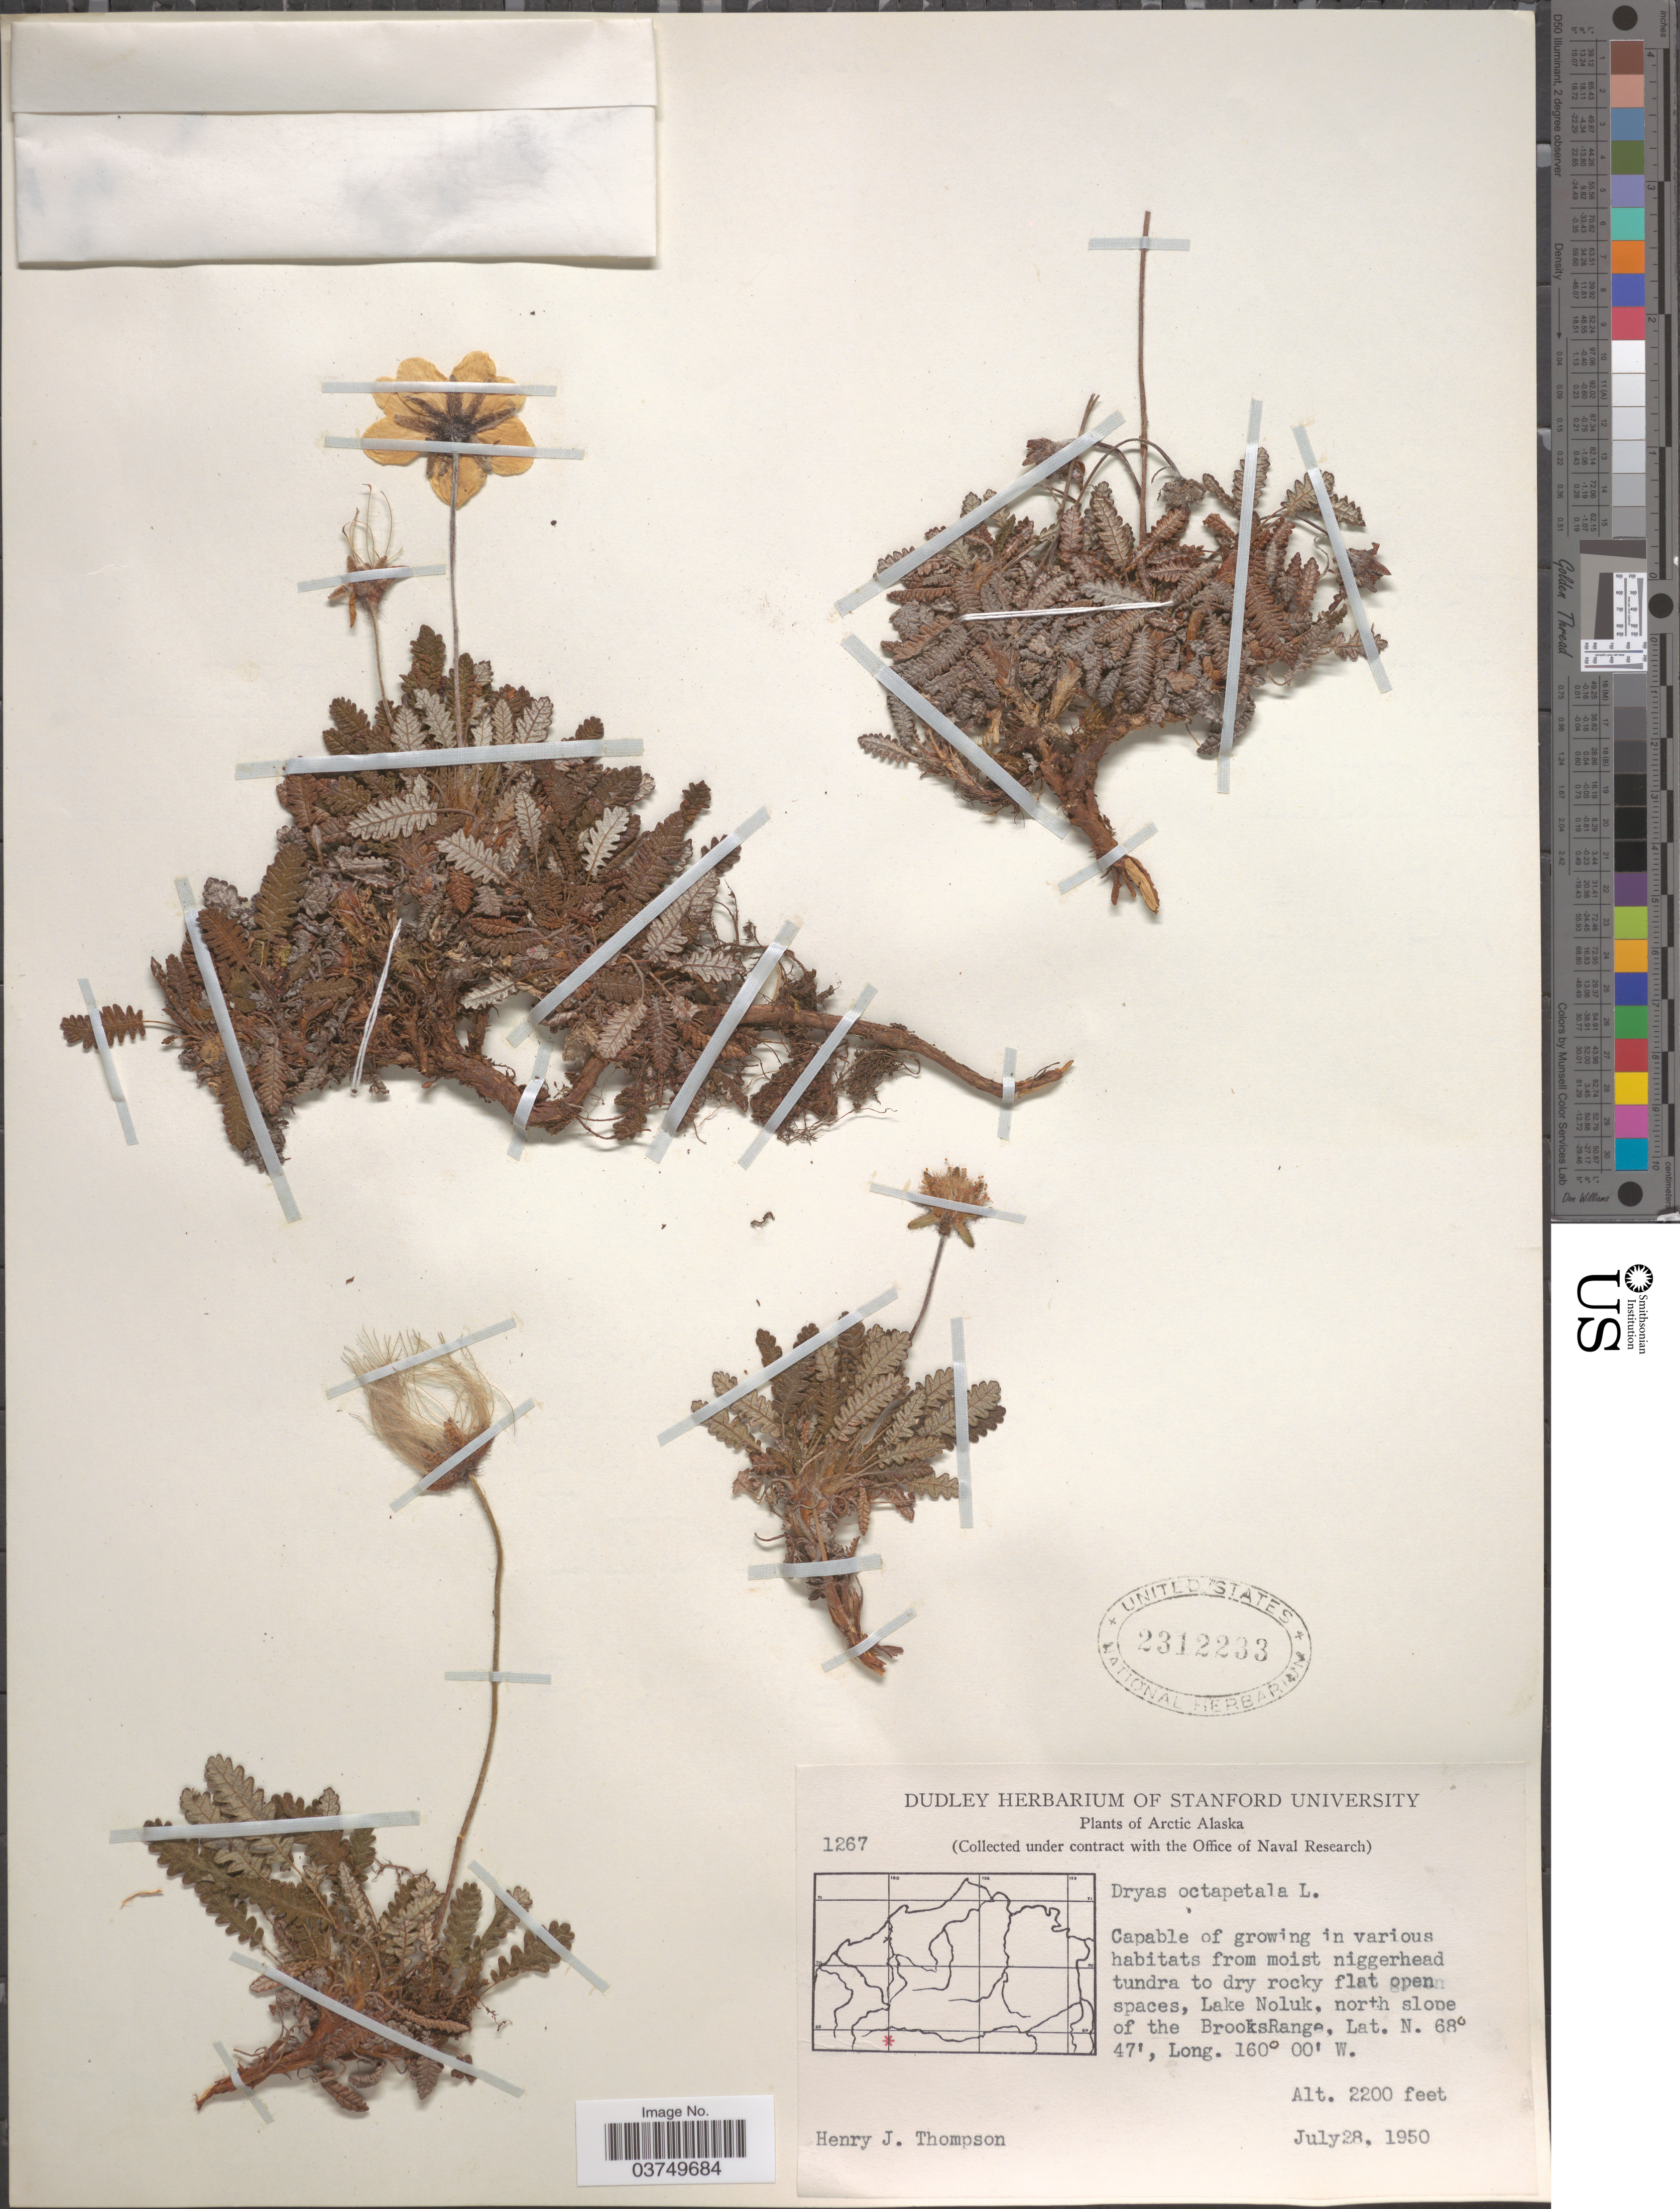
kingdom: Plantae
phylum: Tracheophyta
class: Magnoliopsida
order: Rosales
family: Rosaceae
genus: Dryas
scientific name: Dryas octopetala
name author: L.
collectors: H. J. Thompson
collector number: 1267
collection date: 1950-07-28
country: United States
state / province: Alaska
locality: Arctic Alaska. Lake Noluk, north slope of the Brooks Range.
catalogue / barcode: US 2312233